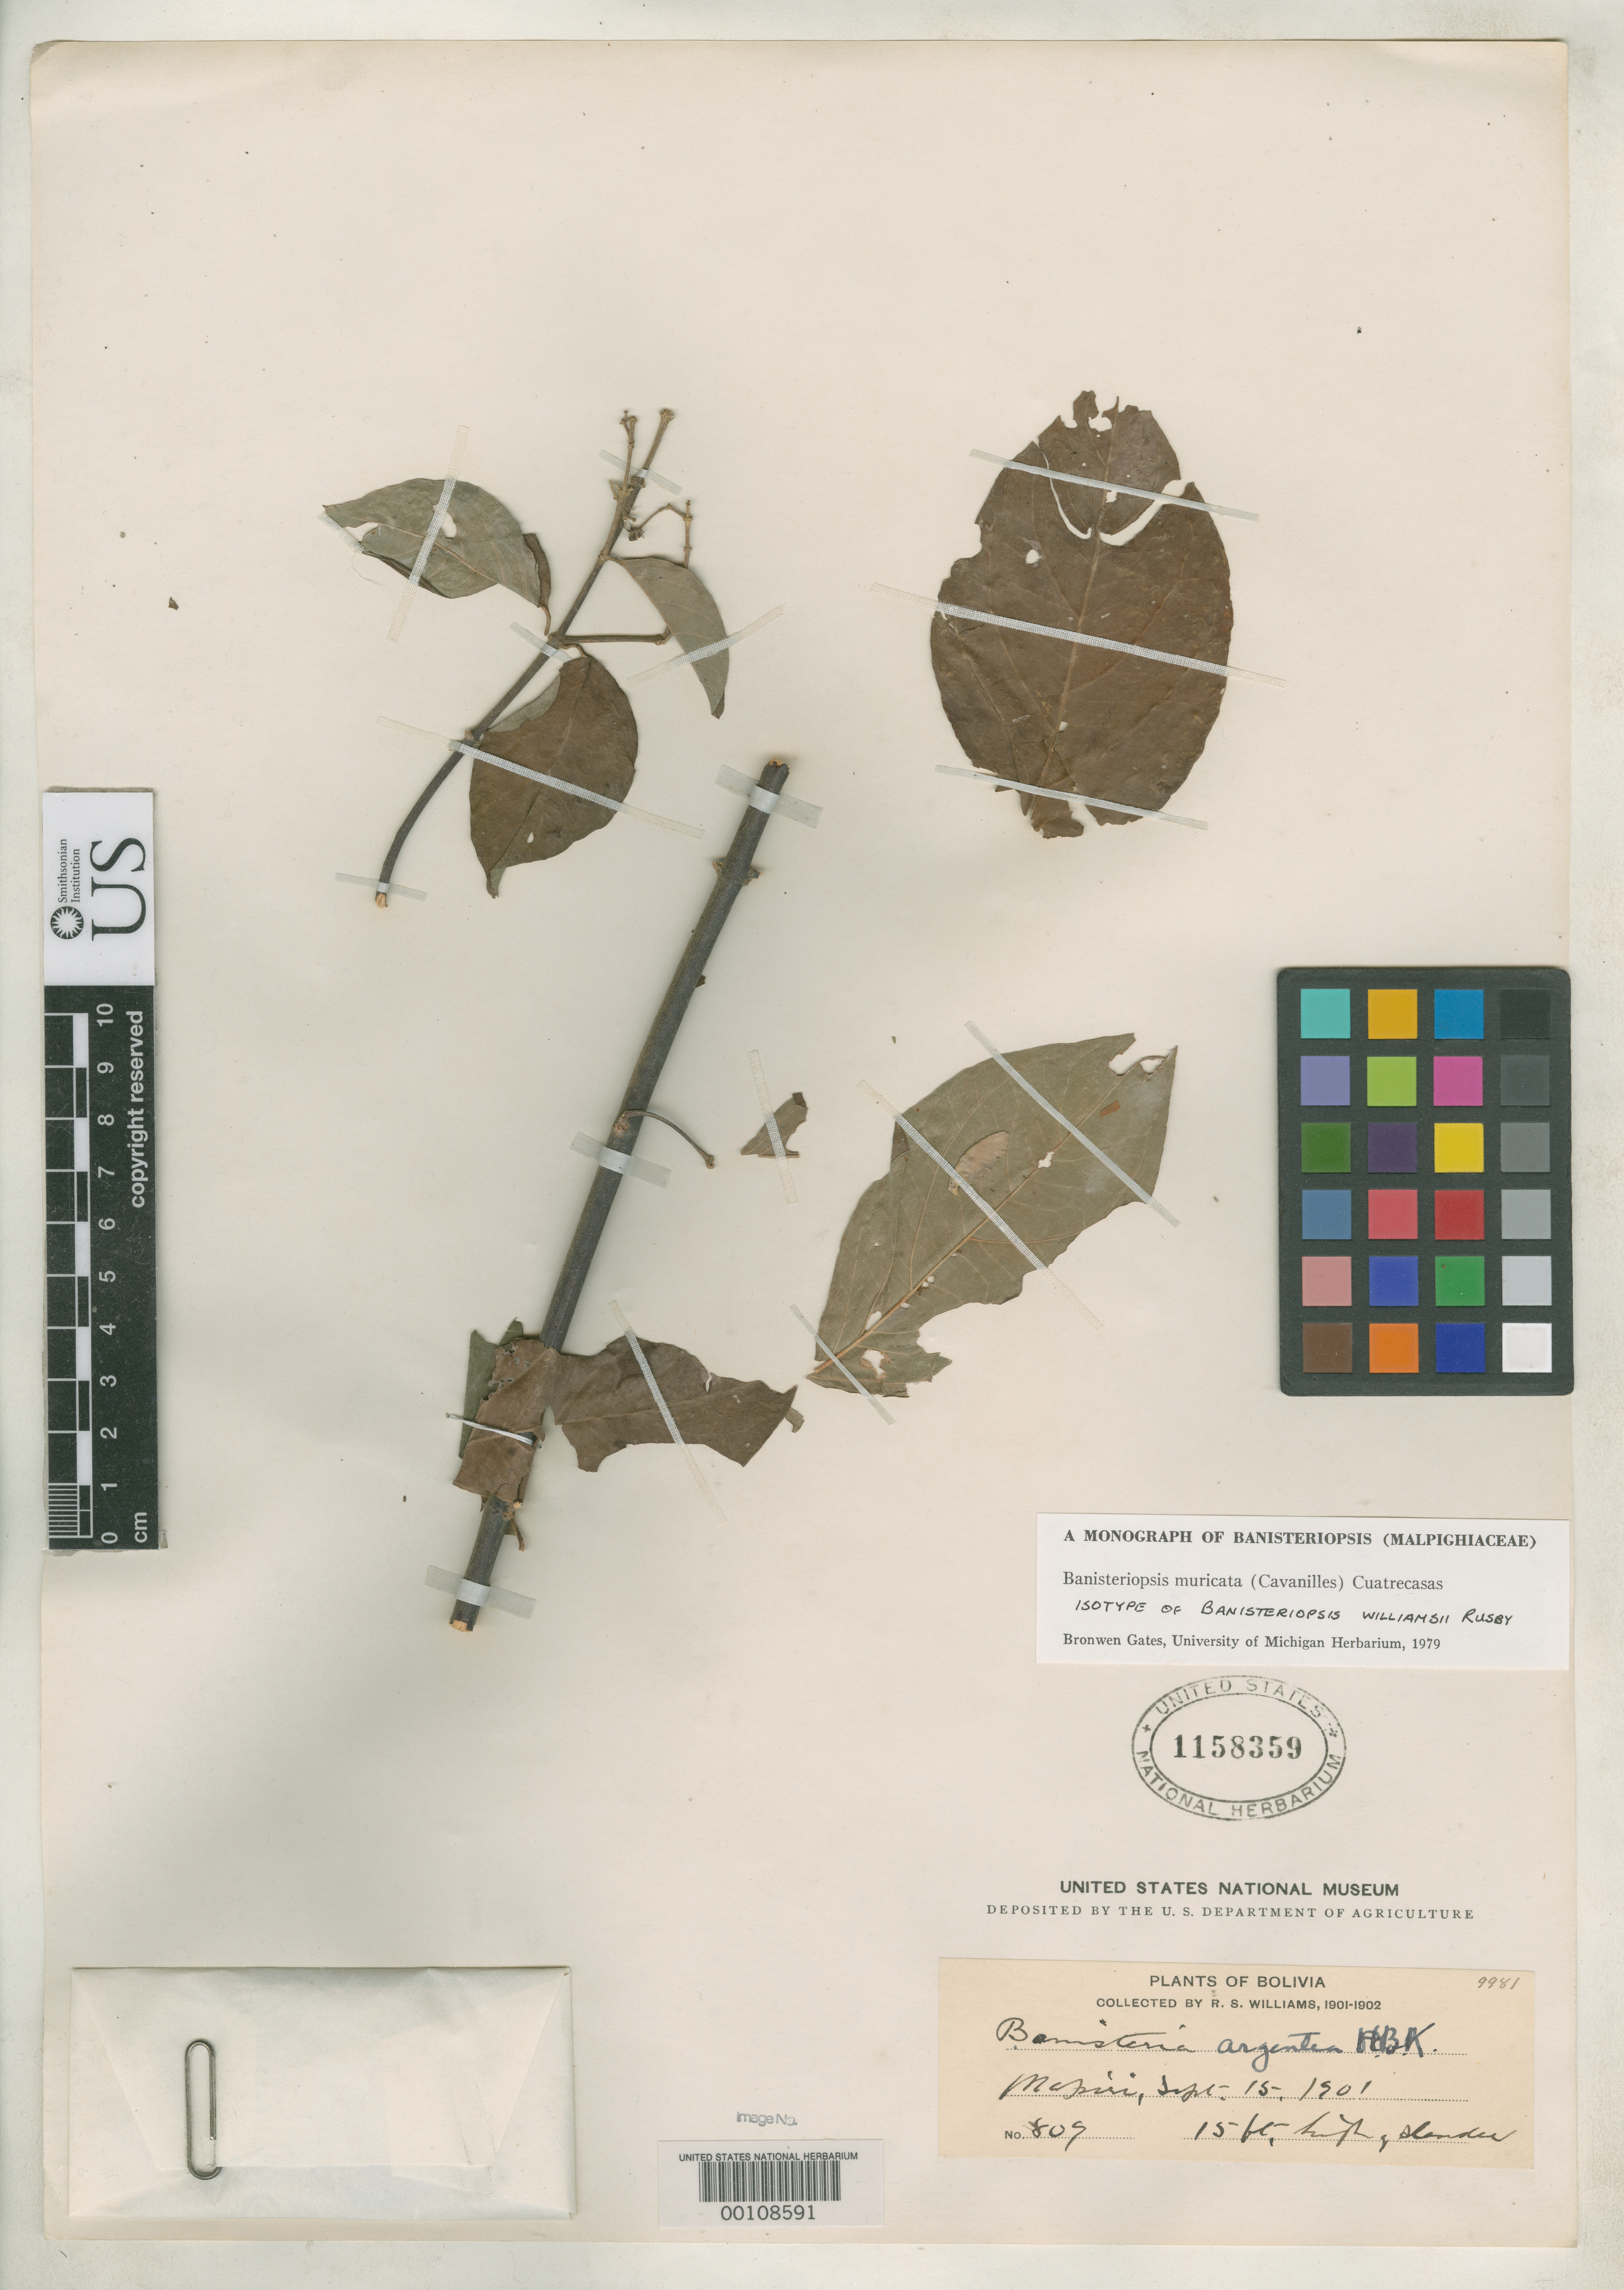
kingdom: Plantae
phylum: Tracheophyta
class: Magnoliopsida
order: Malpighiales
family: Malpighiaceae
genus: Banisteriopsis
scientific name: Banisteriopsis williamsii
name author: Rusby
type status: Isotype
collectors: R. S. Williams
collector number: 809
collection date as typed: Sep 15, '1901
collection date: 1901-09-15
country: Bolivia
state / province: La Paz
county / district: Larecaja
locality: Mapiri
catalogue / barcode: US 1158359